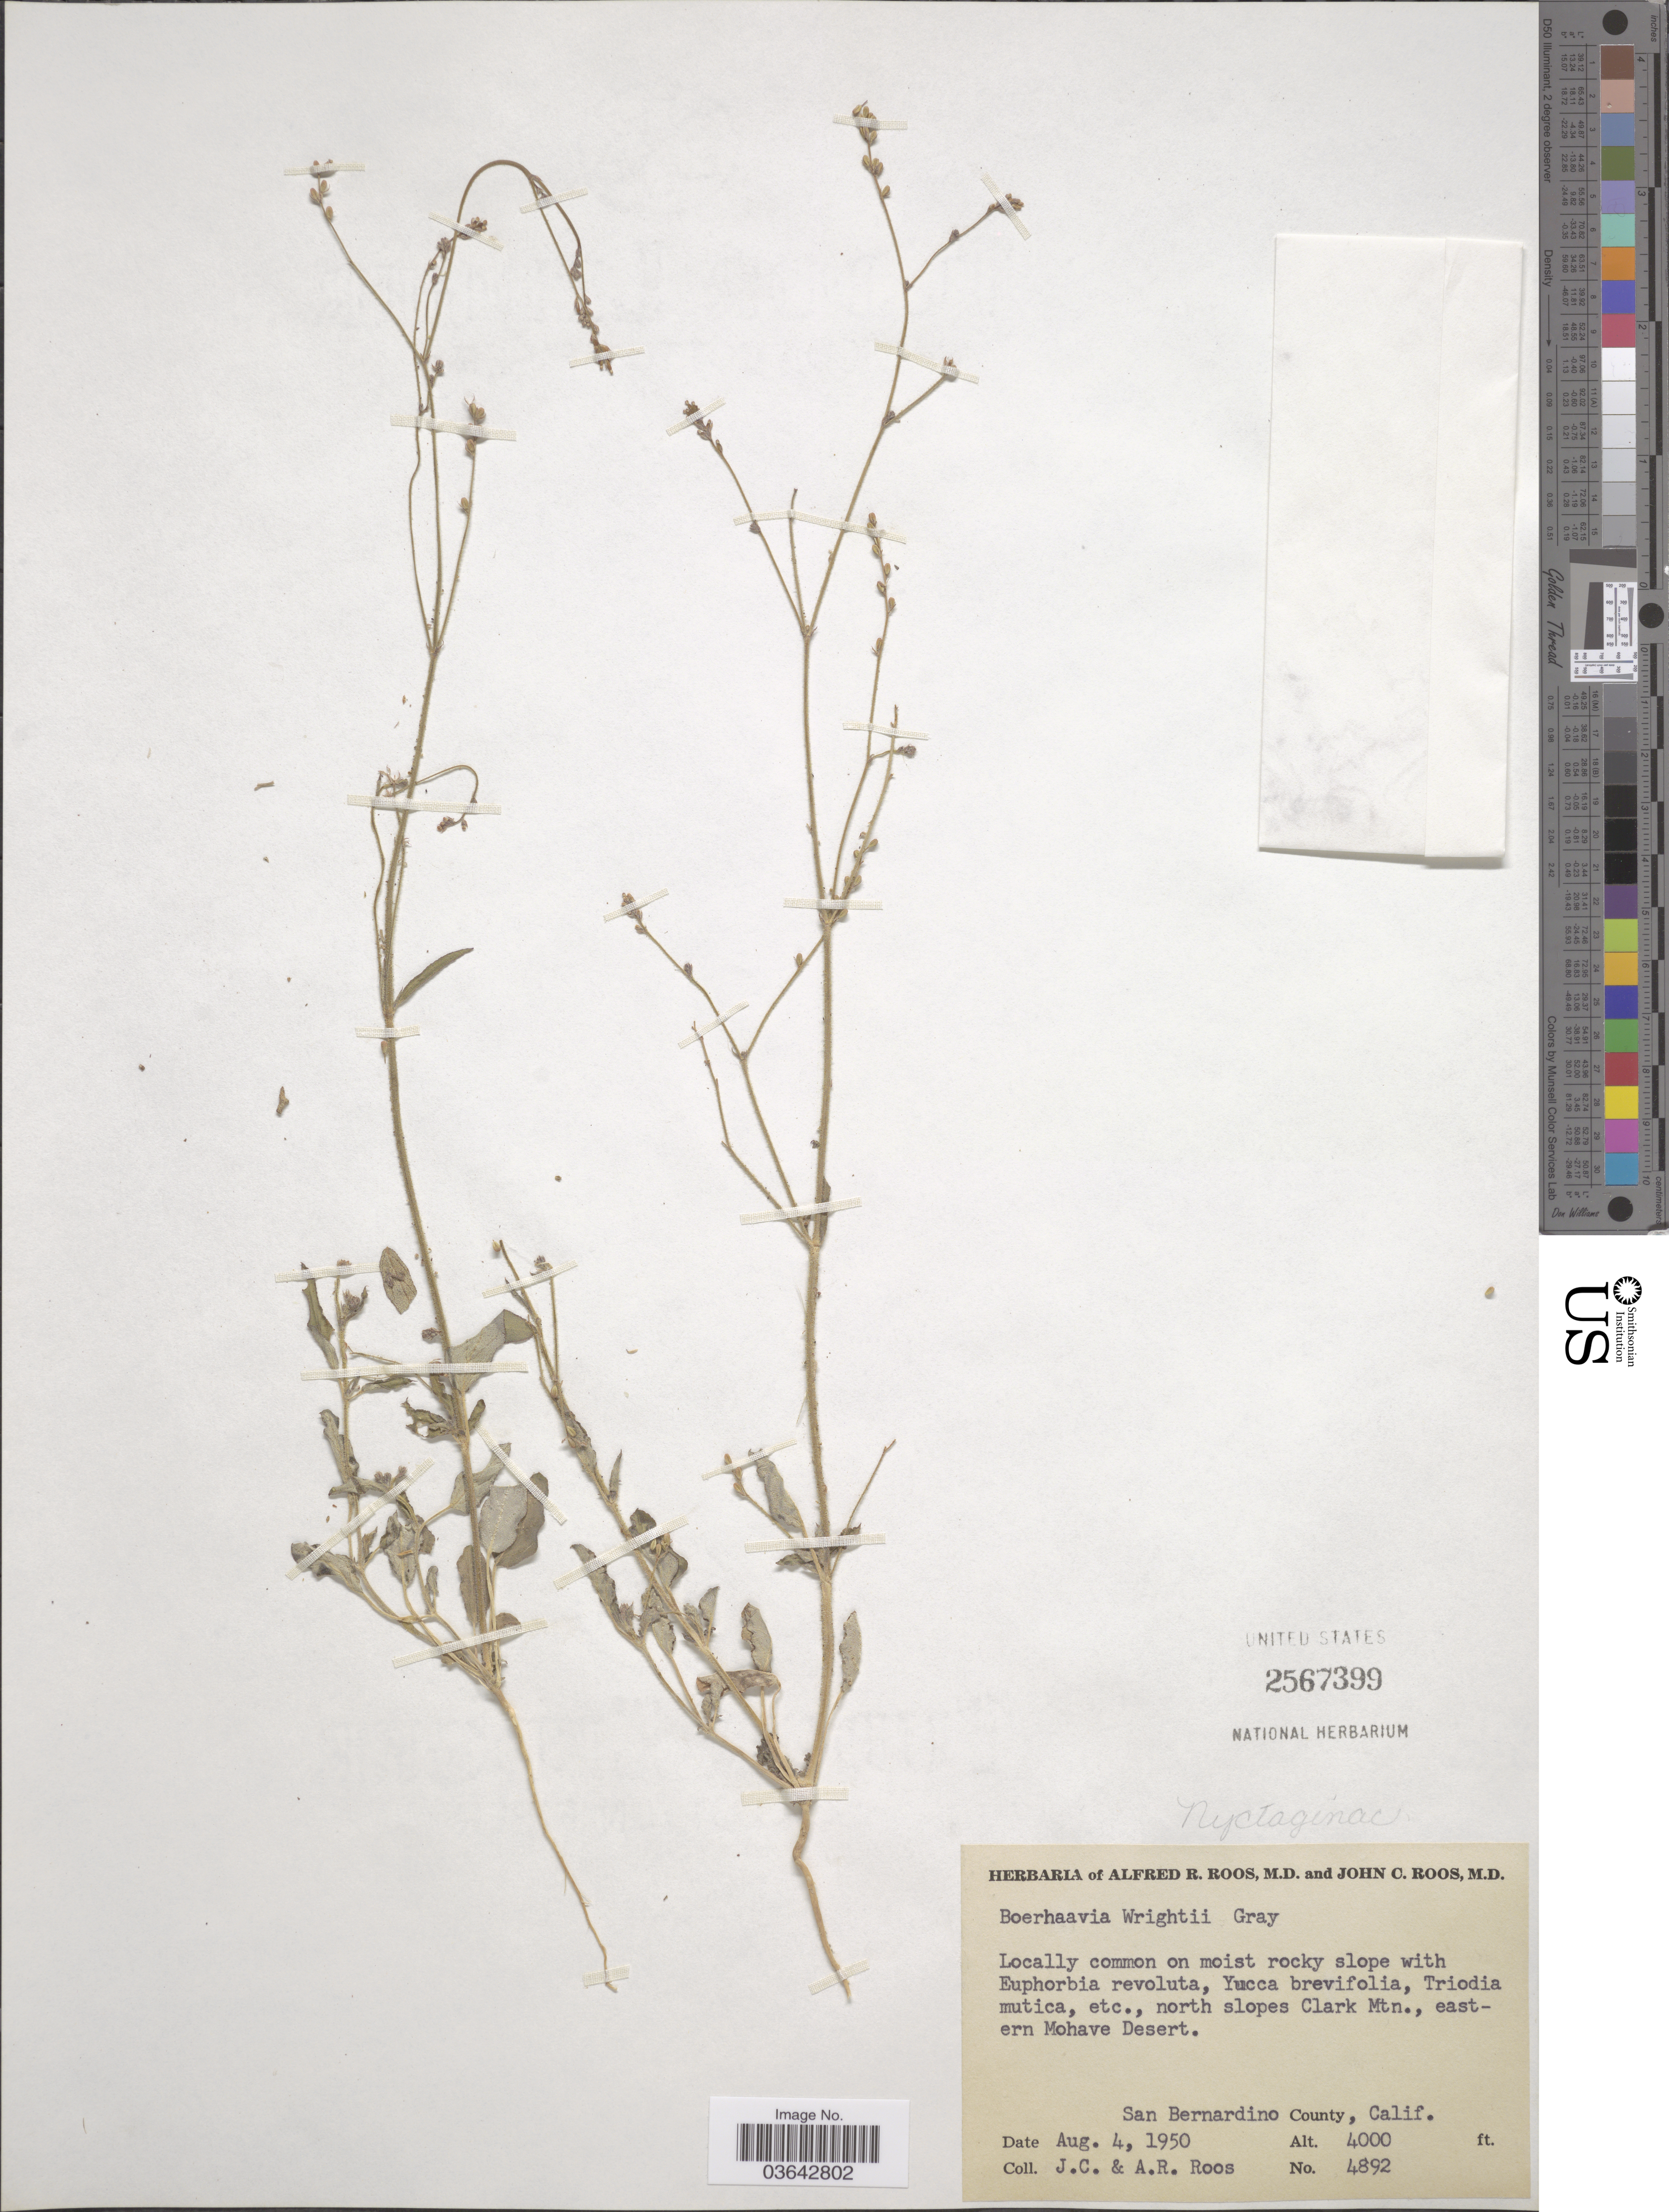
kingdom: Plantae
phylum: Tracheophyta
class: Magnoliopsida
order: Caryophyllales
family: Nyctaginaceae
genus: Boerhavia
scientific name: Boerhavia wrightii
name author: A. Gray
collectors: J. C. Roos & A. R. Roos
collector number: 4892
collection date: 1950-08-04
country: United States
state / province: California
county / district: San Bernardino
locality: North slopes Clark Mtn., eastern Mohave Desert. San Bernardino County.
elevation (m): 1219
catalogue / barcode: US 2567399